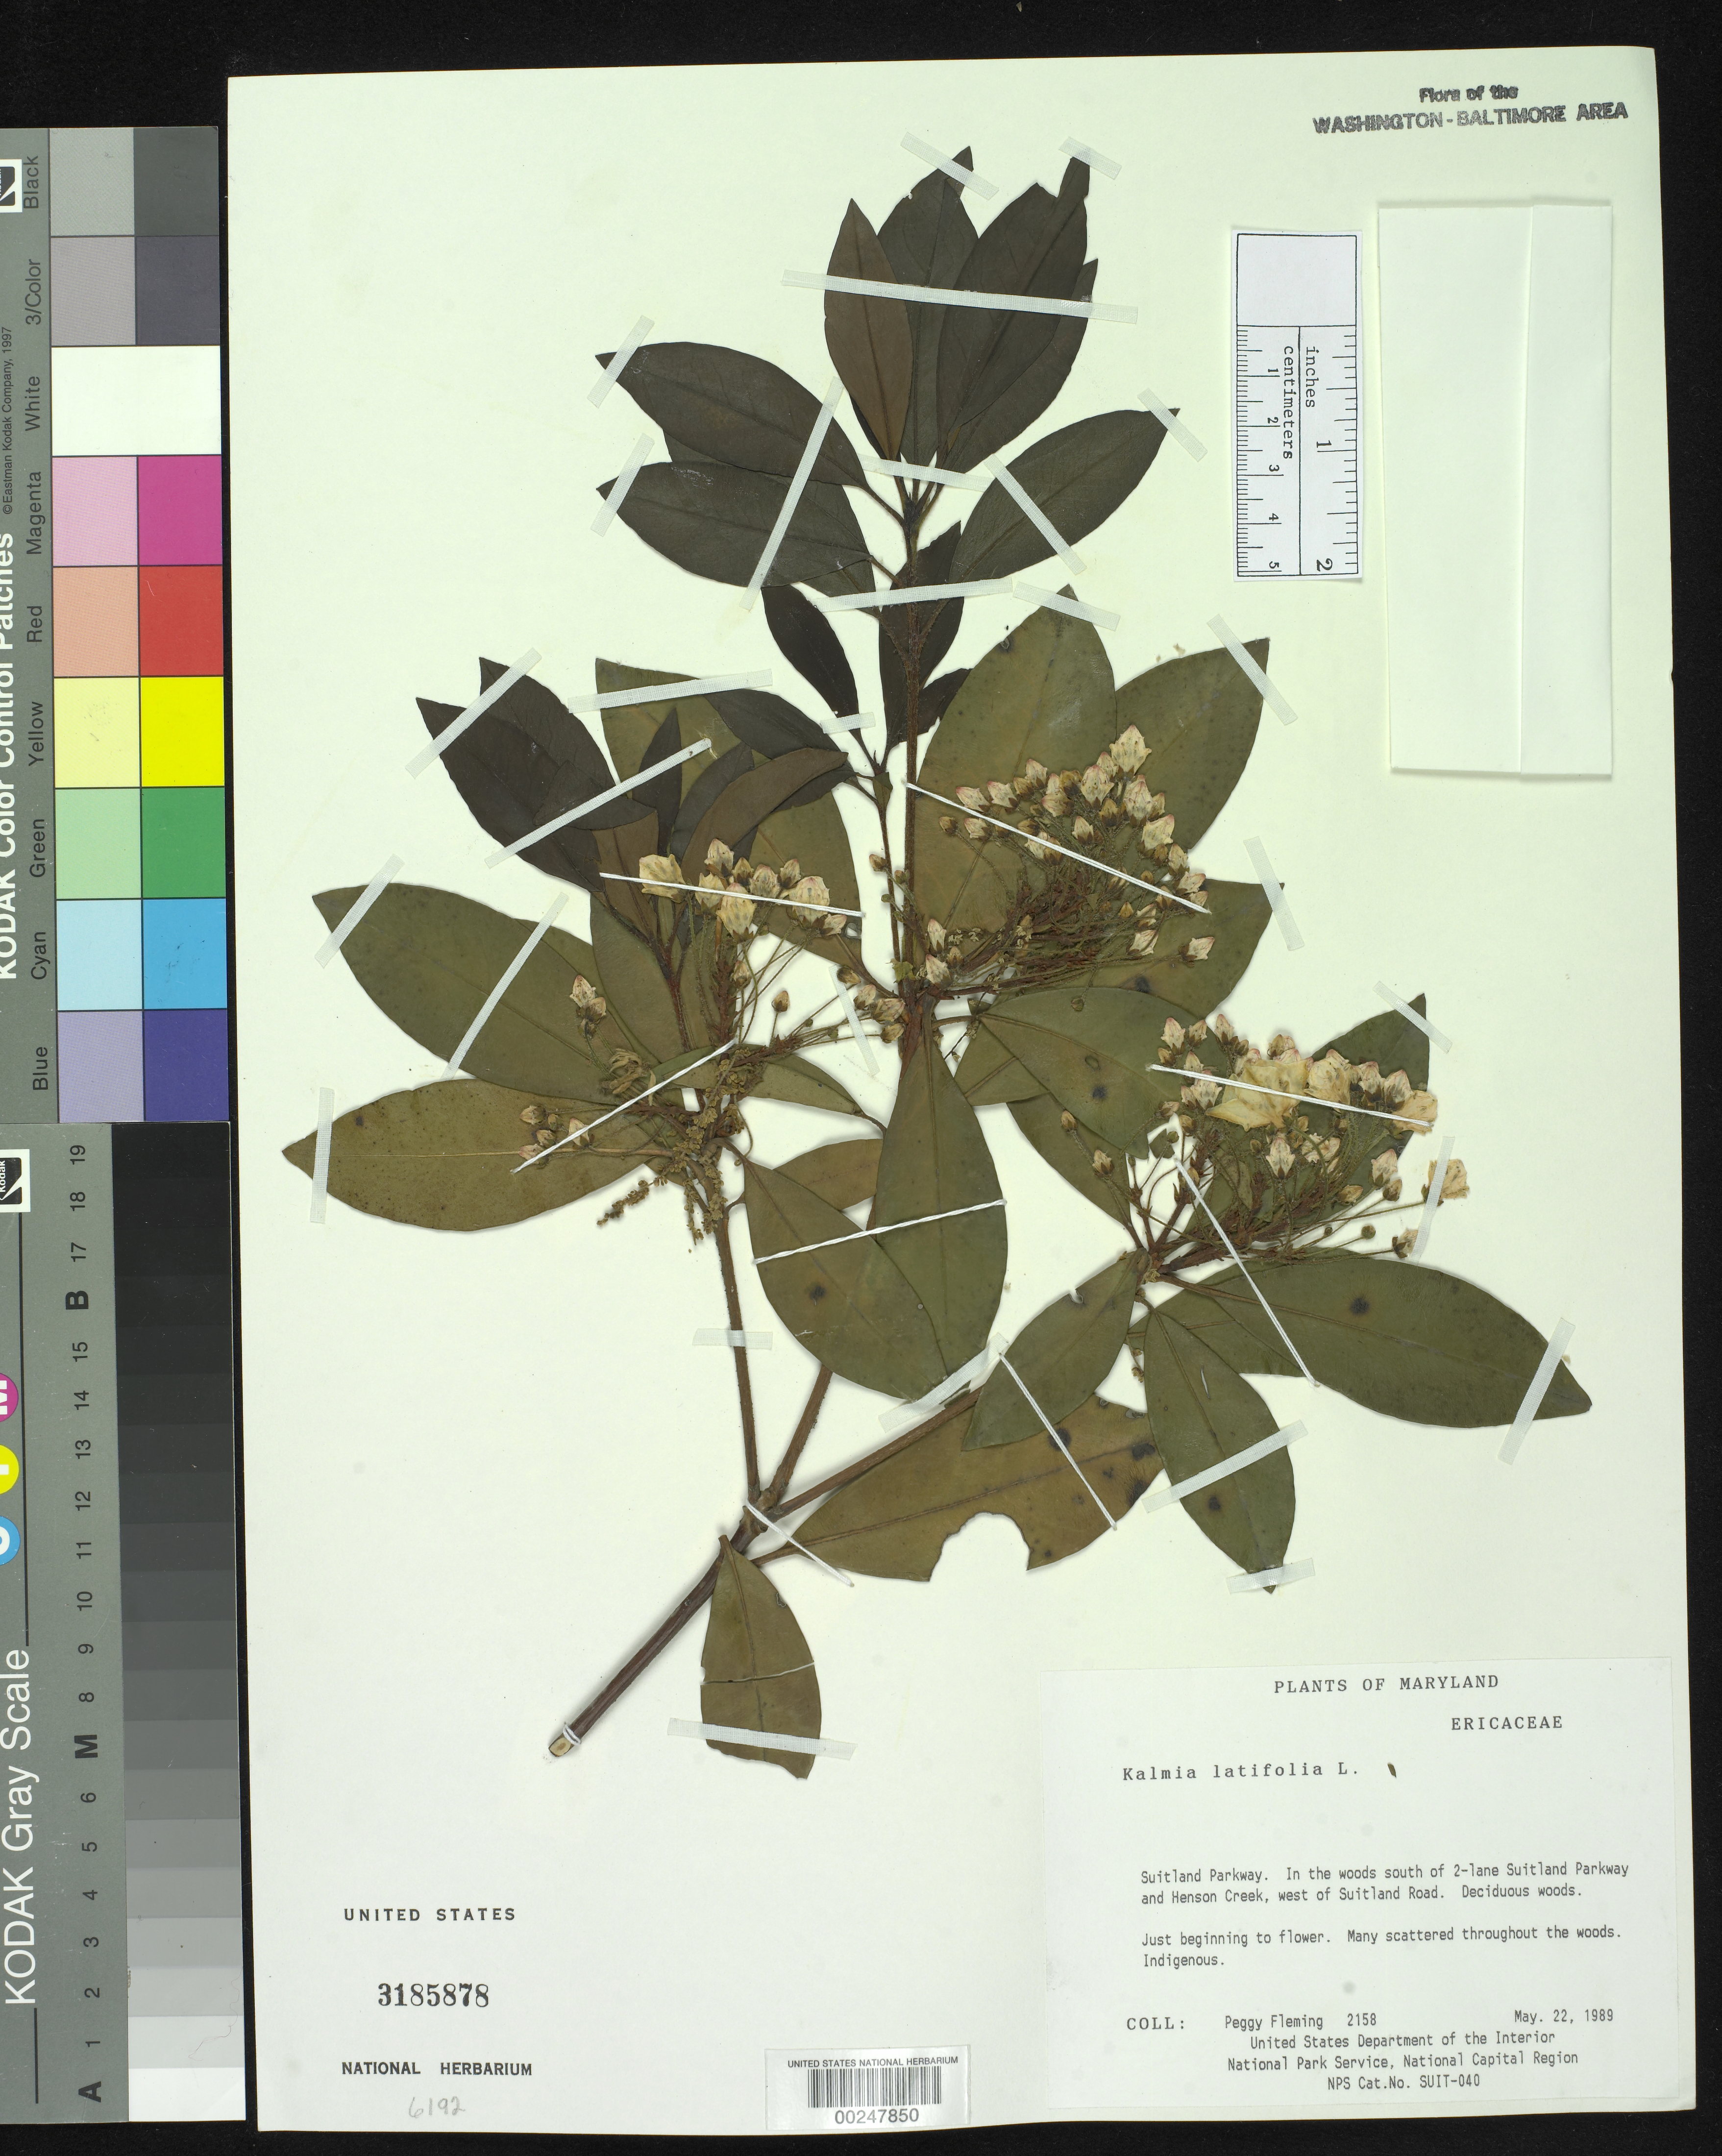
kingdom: Plantae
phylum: Tracheophyta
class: Magnoliopsida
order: Ericales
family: Ericaceae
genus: Kalmia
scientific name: Kalmia latifolia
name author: L.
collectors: P. Fleming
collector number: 2158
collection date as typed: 22 May 1989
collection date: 1989-05-22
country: United States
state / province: Maryland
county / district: Prince George's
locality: Suitland Parkway, S of Parkway and Henson Creek, W of Suitland Road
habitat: Deciduous woods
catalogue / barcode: US 3185878